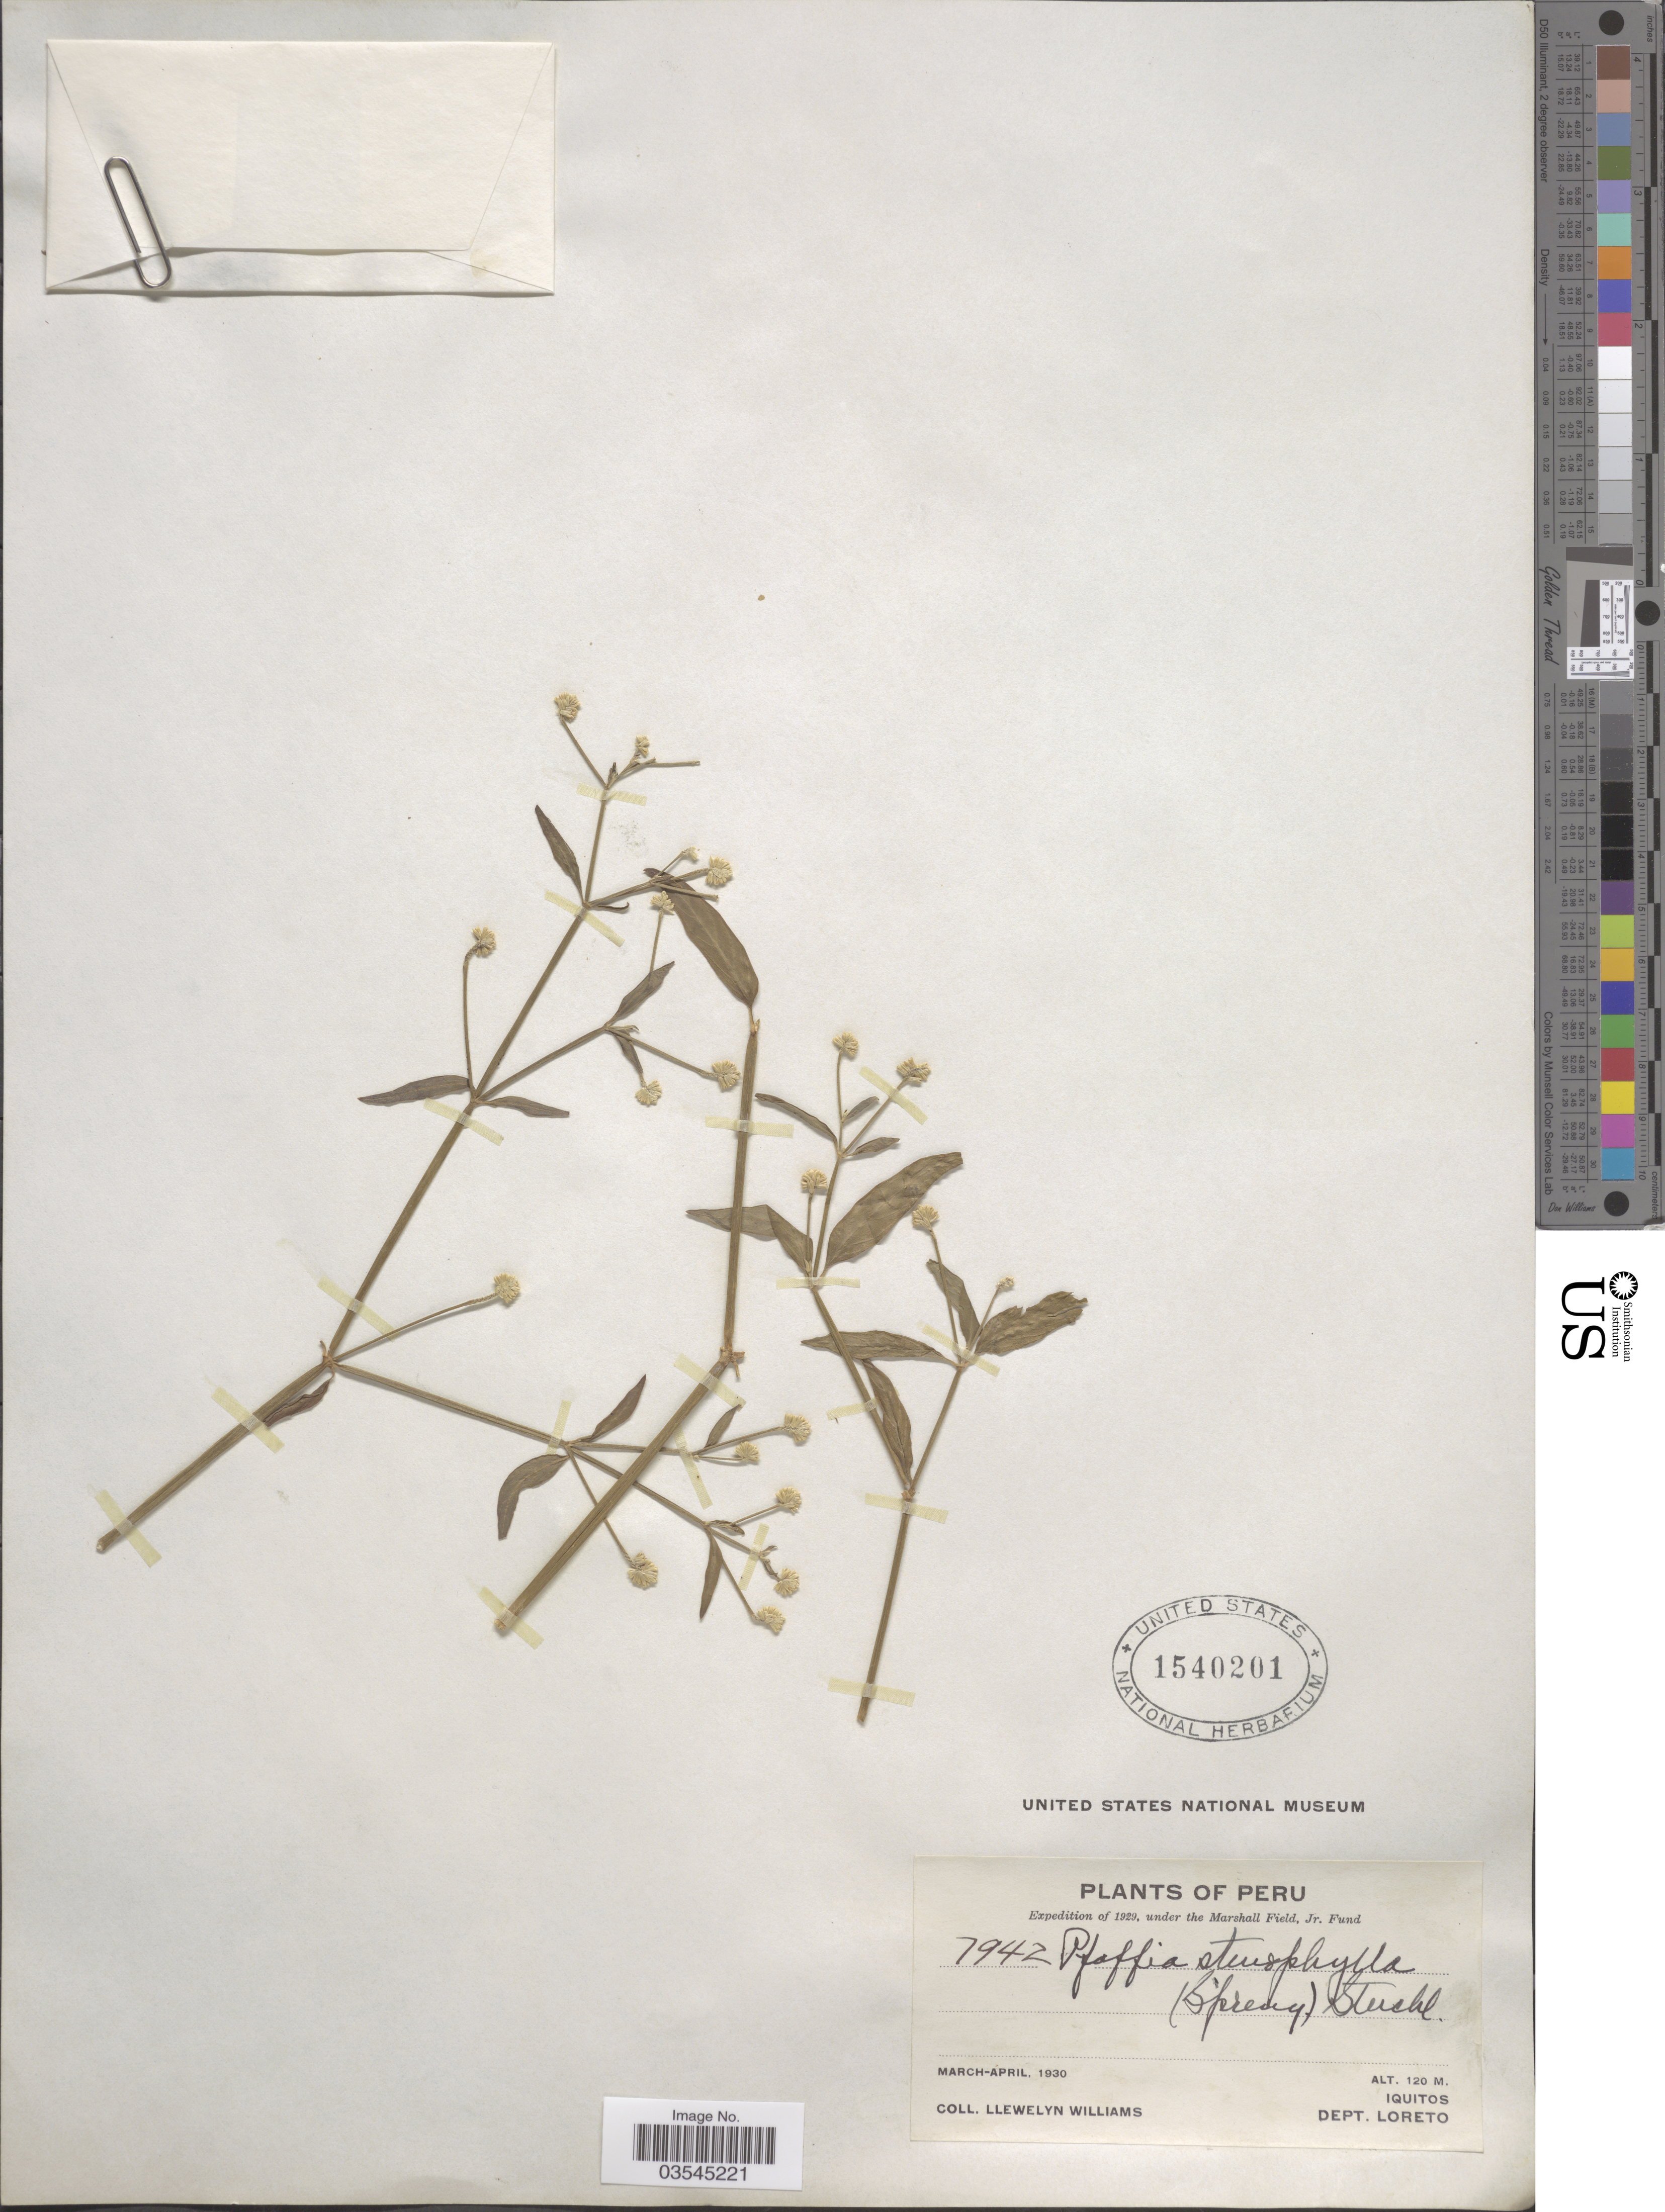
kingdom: Plantae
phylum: Tracheophyta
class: Magnoliopsida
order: Caryophyllales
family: Amaranthaceae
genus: Pfaffia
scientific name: Pfaffia glomerata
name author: (Spreng.) Pedersen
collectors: Ll. Williams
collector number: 7942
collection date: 1930-03/1930-04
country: Peru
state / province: Loreto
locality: Iquitos. Dept. Loreto.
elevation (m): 120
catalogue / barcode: US 1540201